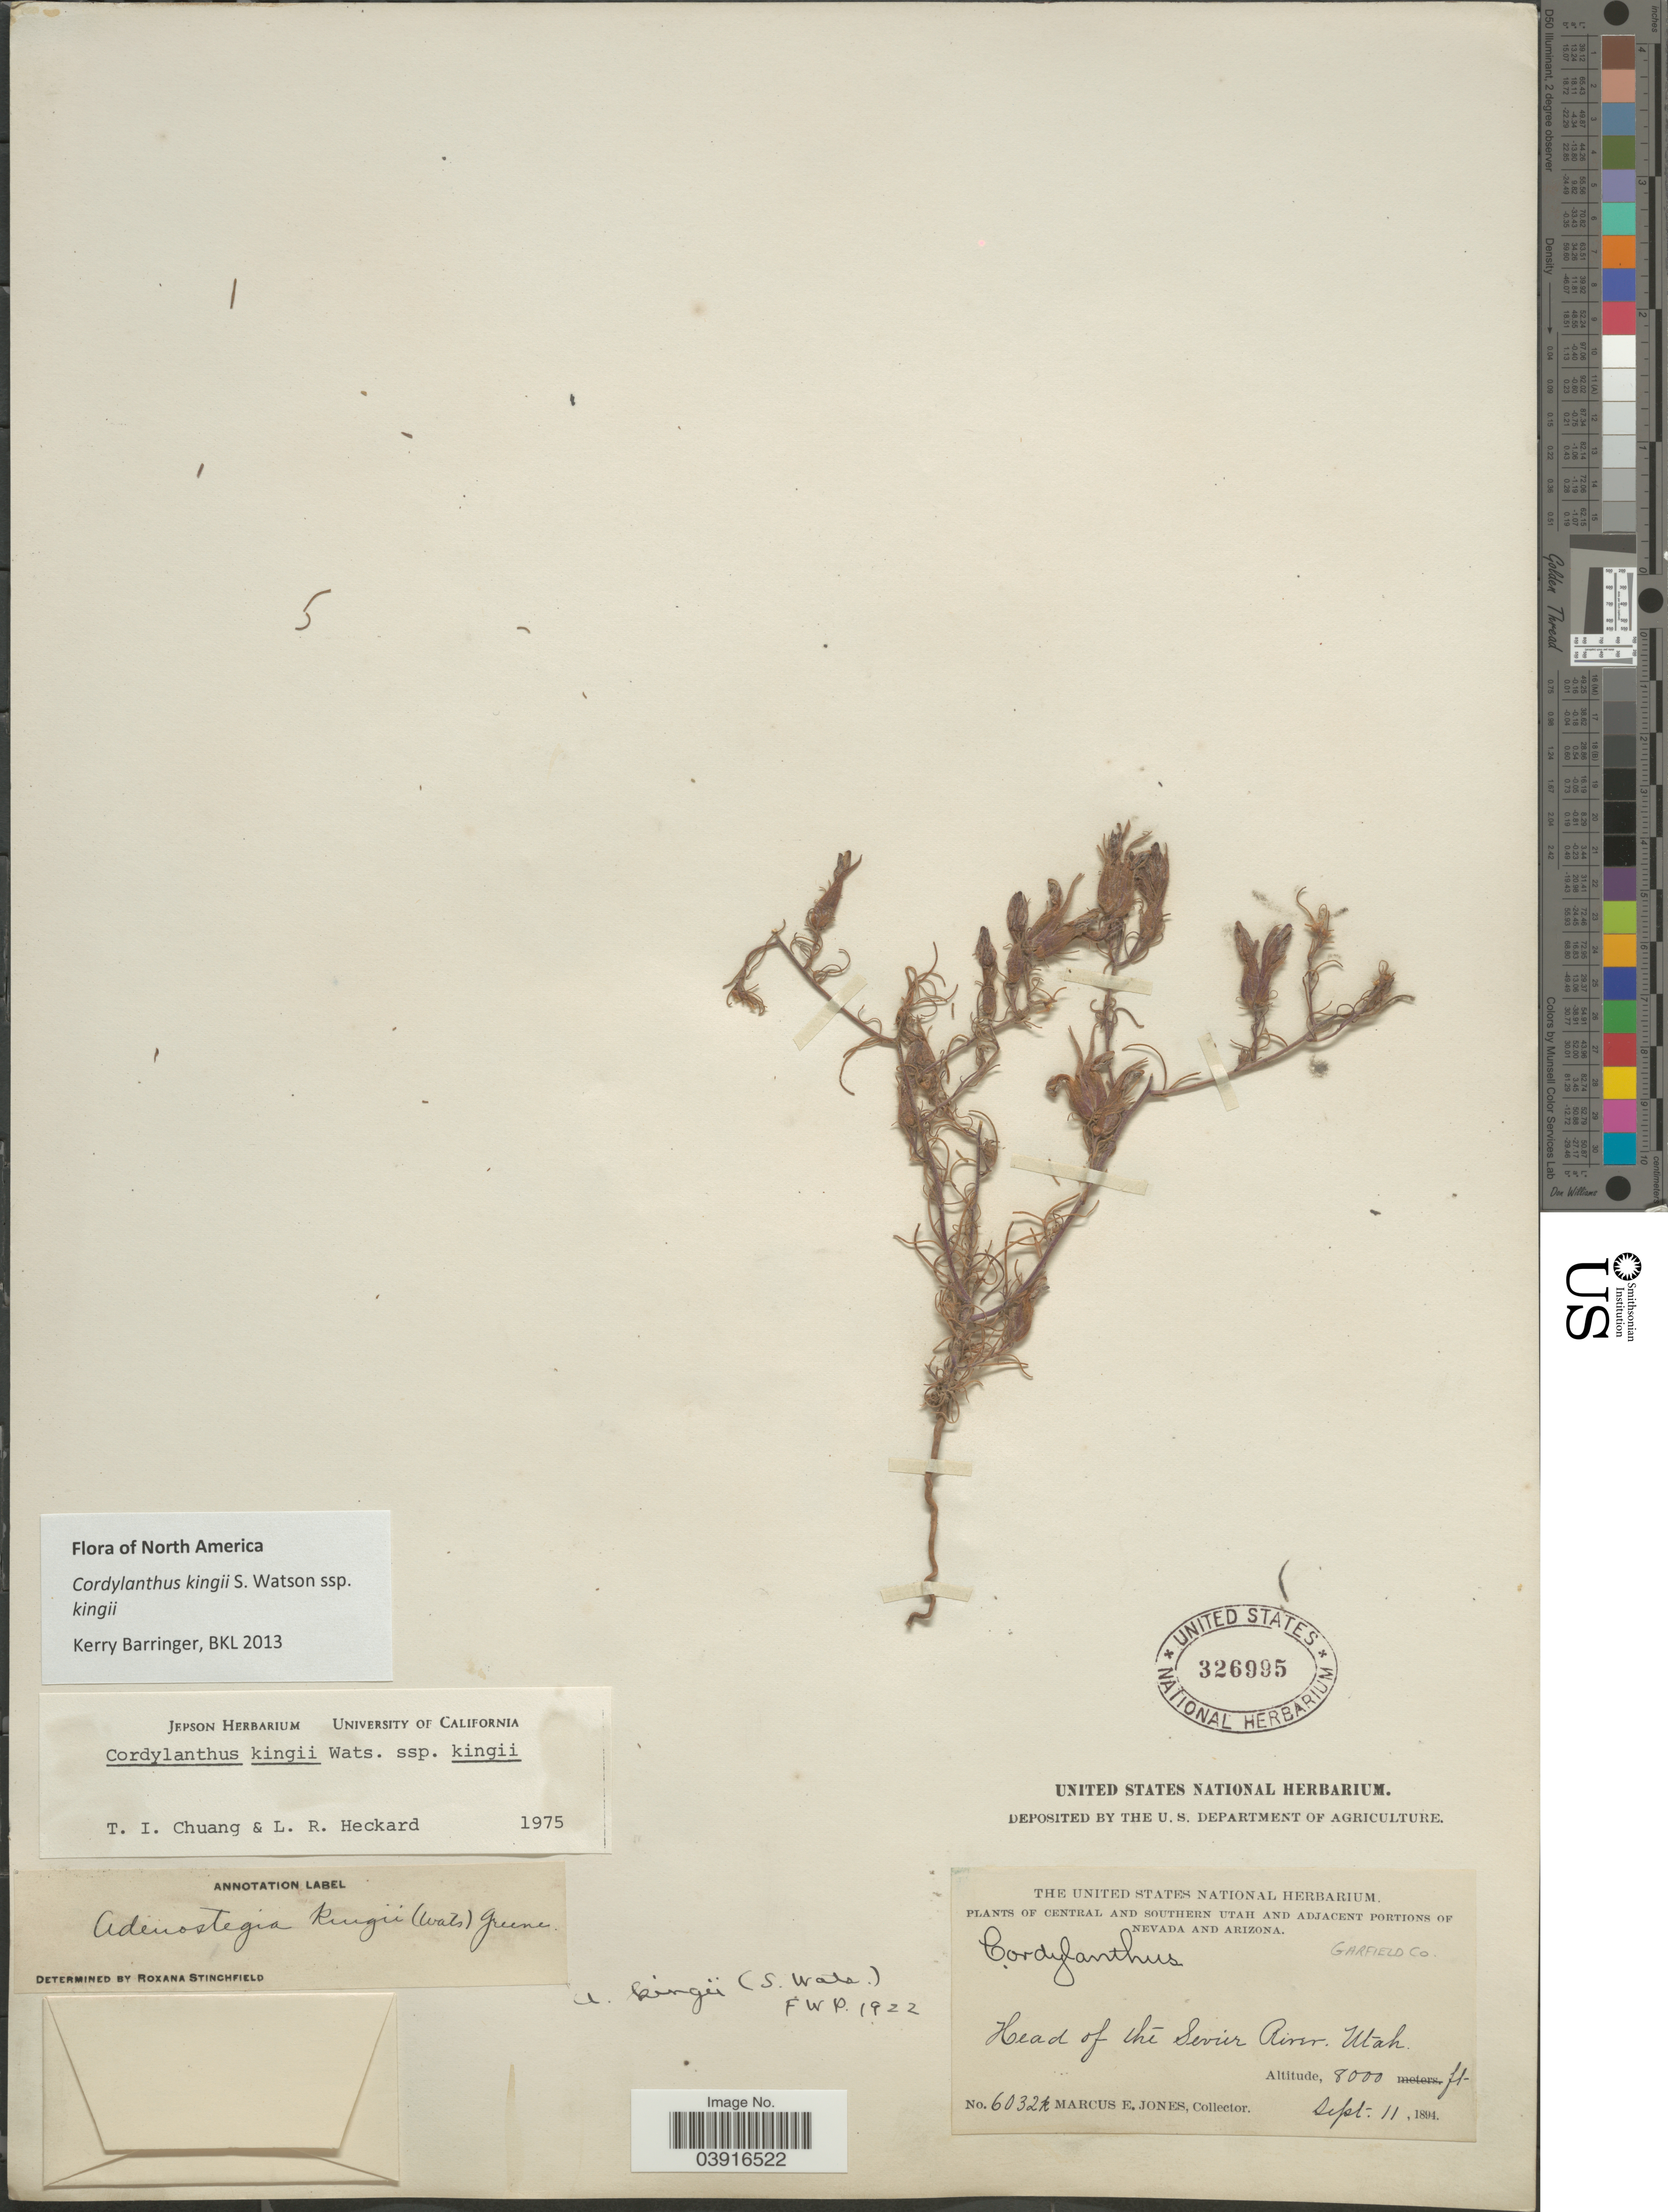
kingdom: Plantae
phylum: Tracheophyta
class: Magnoliopsida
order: Lamiales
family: Orobanchaceae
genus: Cordylanthus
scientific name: Cordylanthus kingii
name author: S. Watson in C. King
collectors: M. E. Jones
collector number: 6032A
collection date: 1894-09-11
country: United States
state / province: Utah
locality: Central and Southern Utah. Garfield Co. Head of the Sevier River.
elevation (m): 2438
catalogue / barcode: US 326995